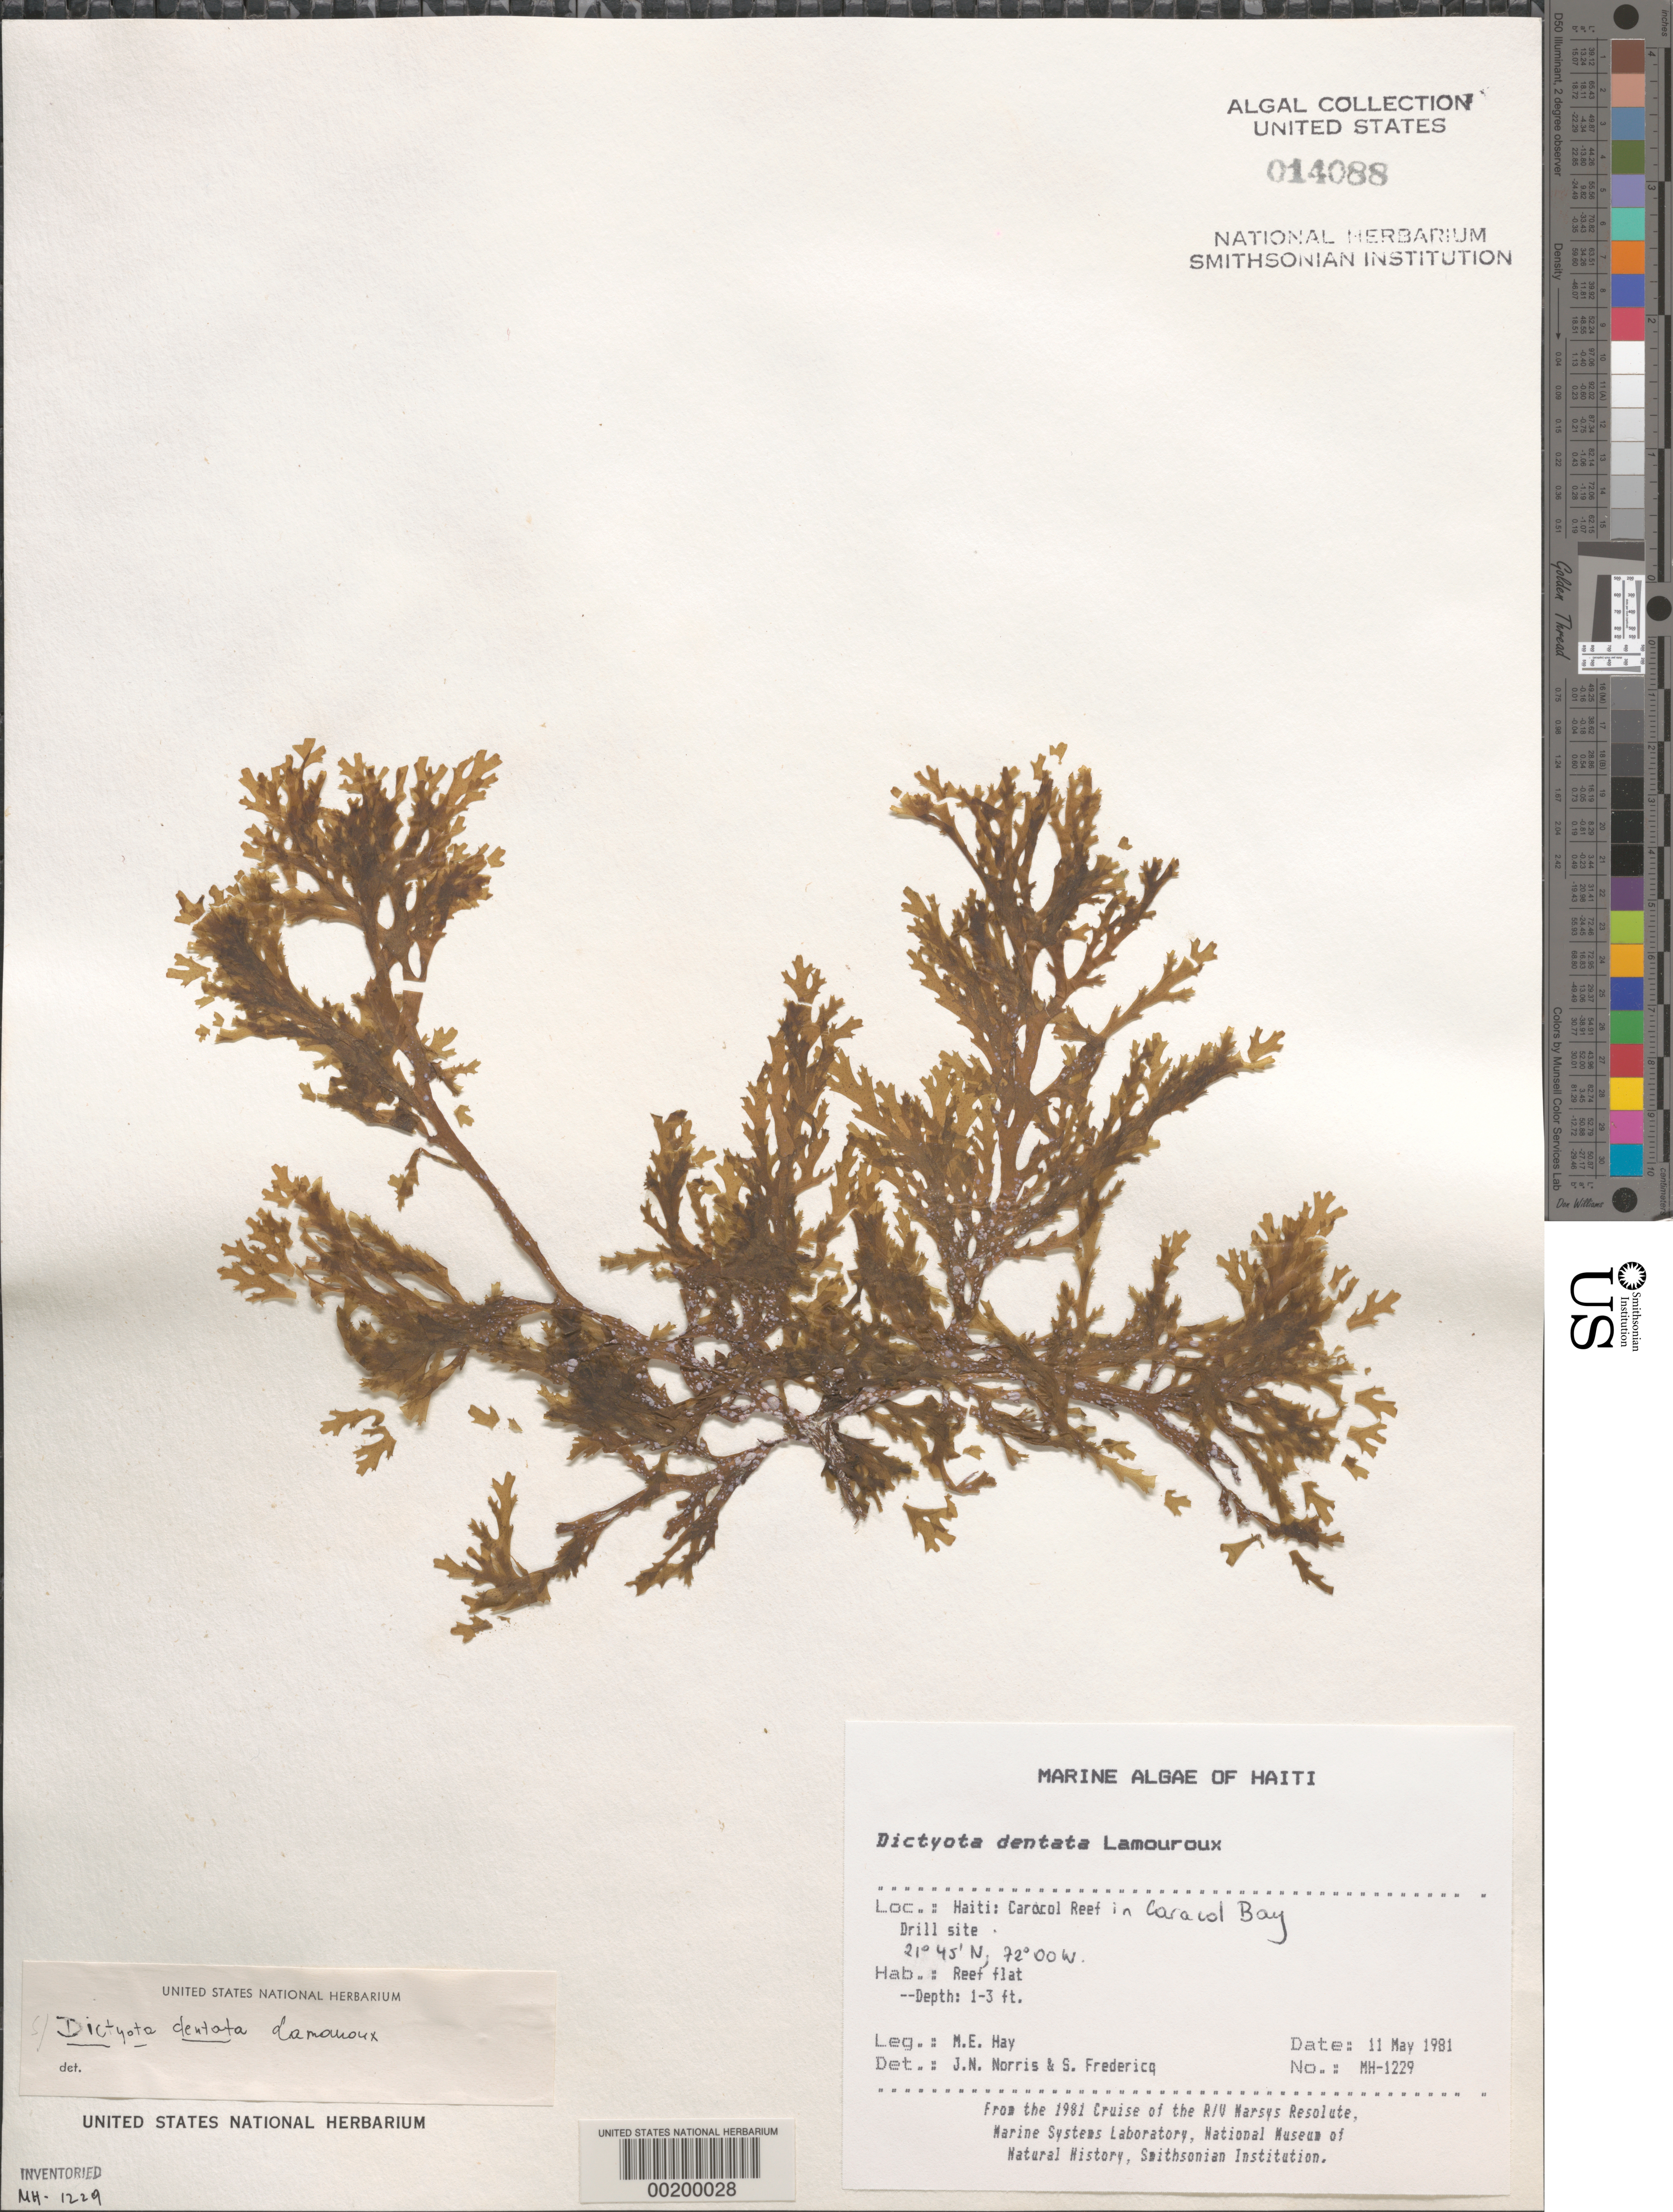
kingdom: Chromista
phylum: Ochrophyta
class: Phaeophyceae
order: Dictyotales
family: Dictyotaceae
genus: Dictyota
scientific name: Dictyota mertensii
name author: (C. Mart.) Kütz.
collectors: M. E. Hay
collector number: MEH-1229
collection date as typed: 11 May 1981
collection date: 1981-05-11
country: Haiti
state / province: Nord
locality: Caracol Reef, Caracol Bay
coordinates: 21 45'N, 72 00'W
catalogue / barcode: US 14088